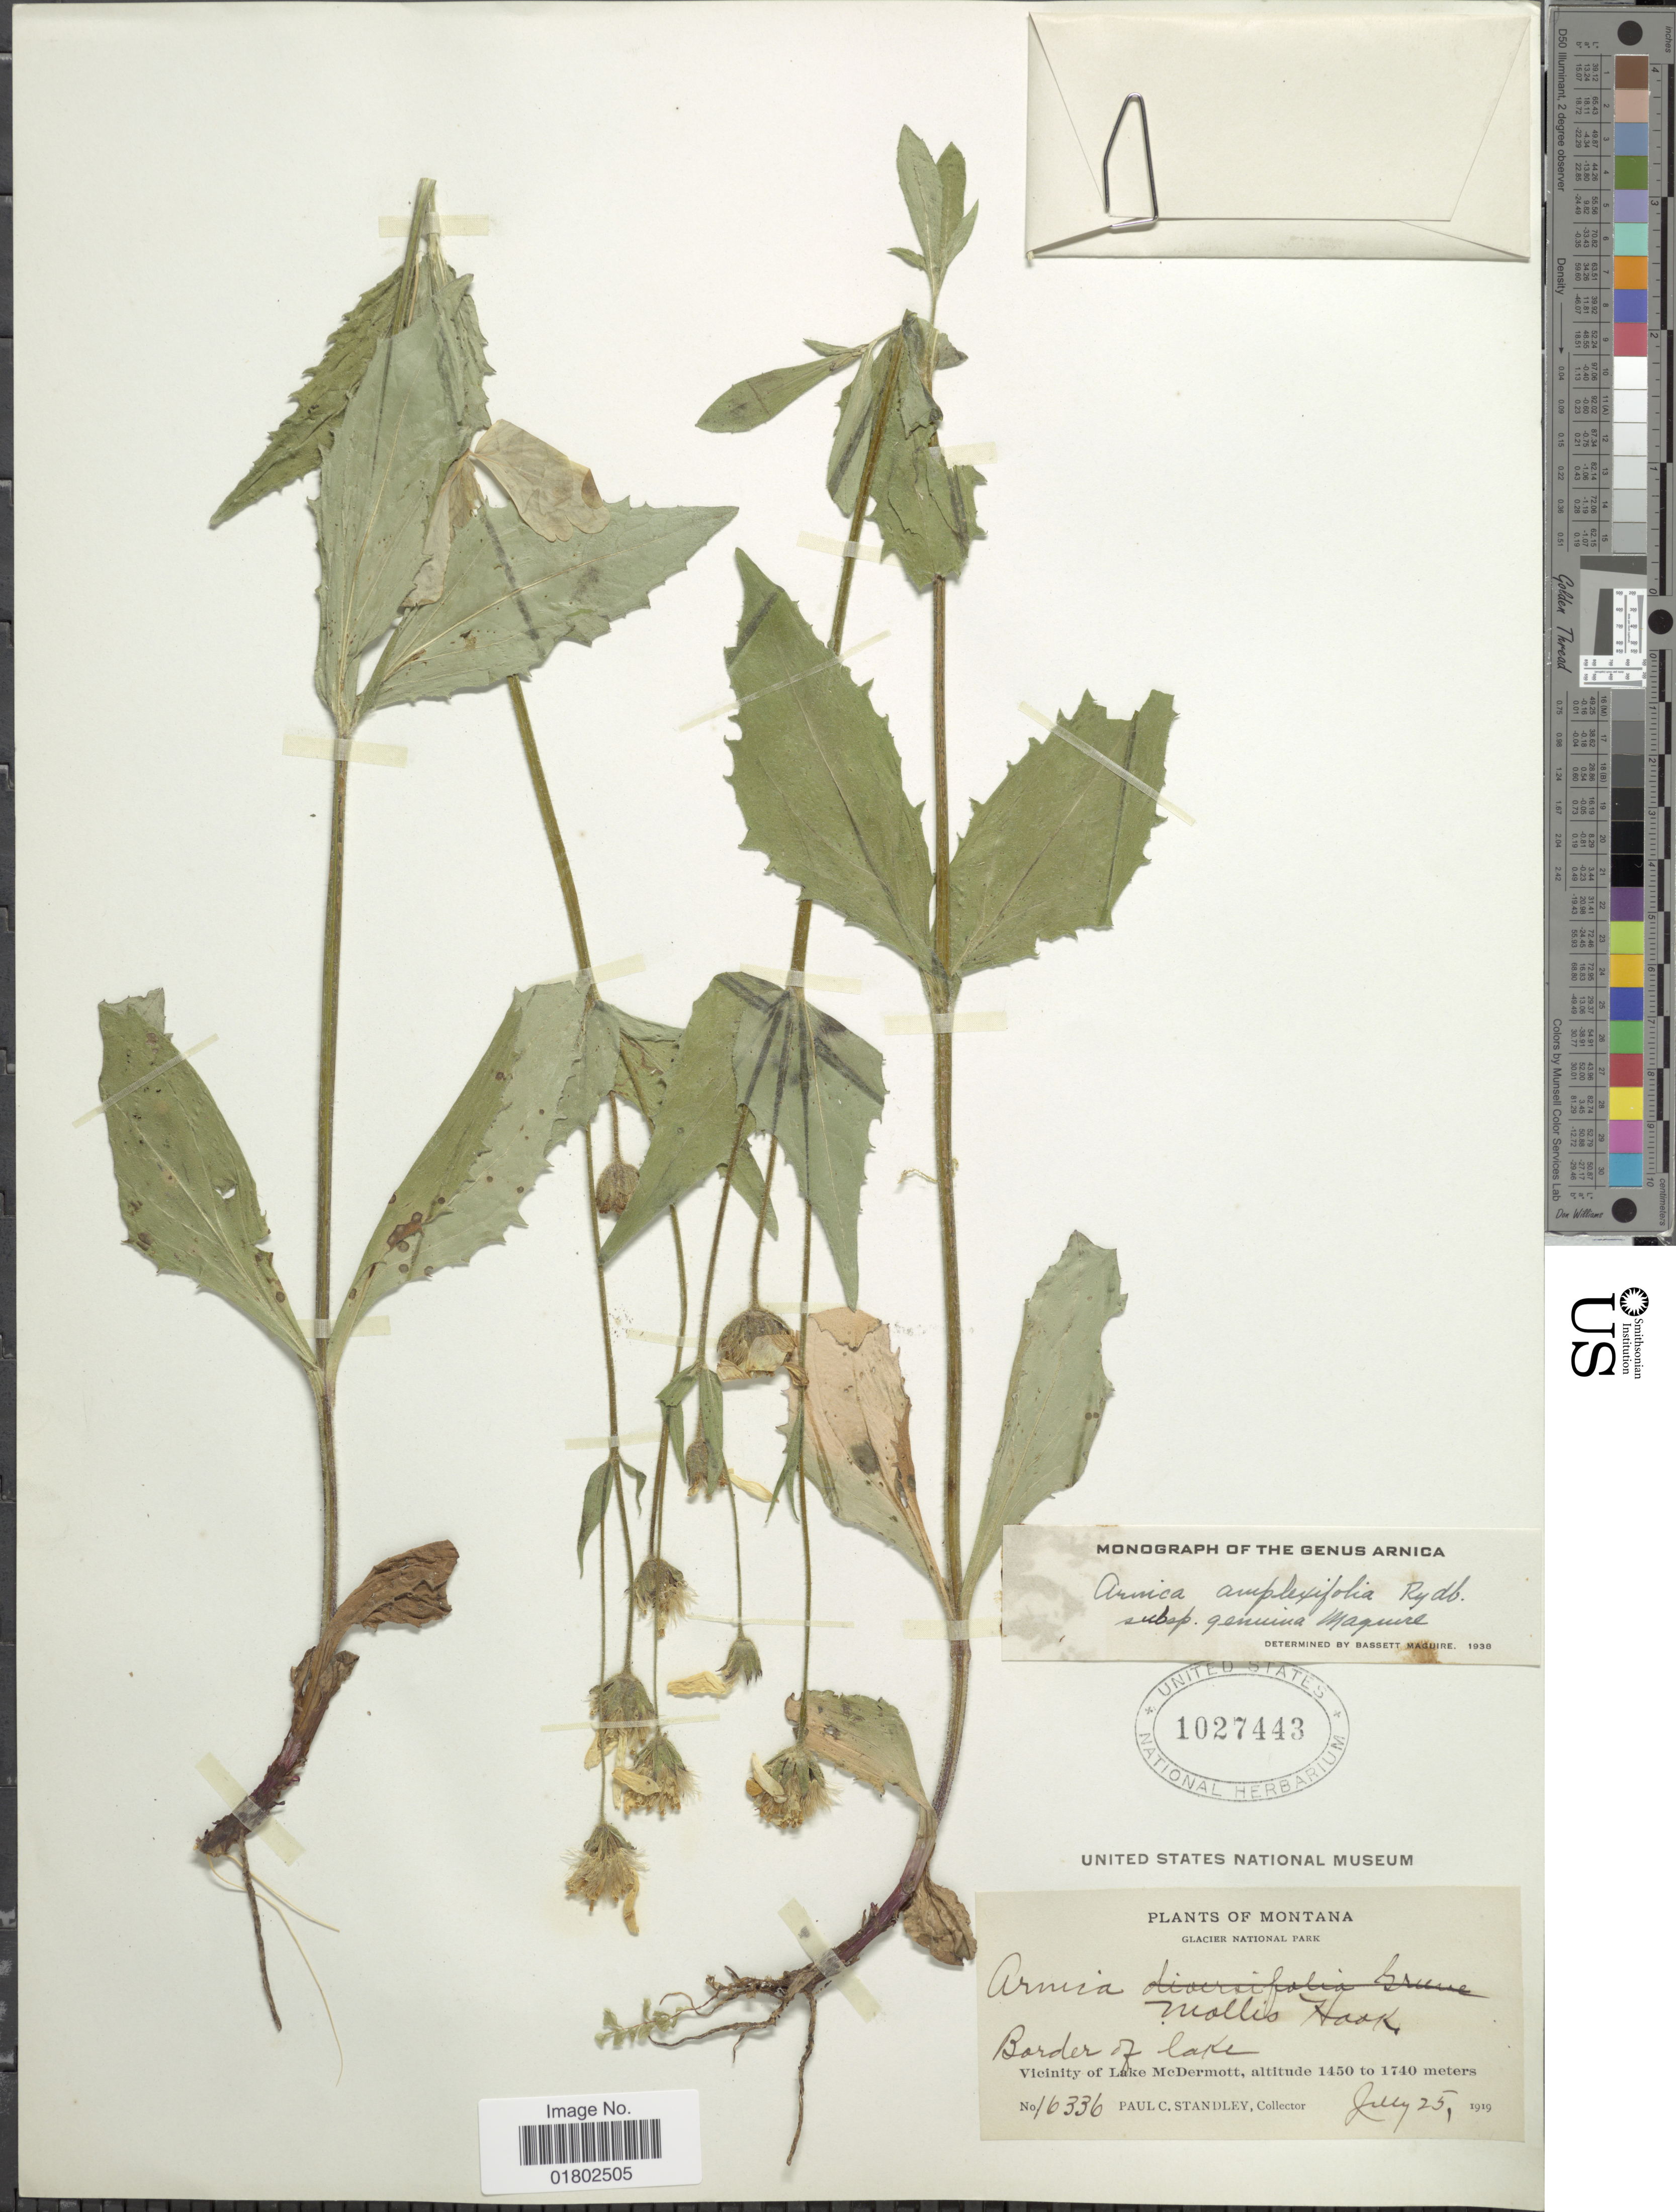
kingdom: Plantae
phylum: Tracheophyta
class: Magnoliopsida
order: Asterales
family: Asteraceae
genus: Arnica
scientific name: Arnica amplexifolia subsp. genuina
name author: Maguire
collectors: P. C. Standley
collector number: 16336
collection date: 1919-07-25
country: United States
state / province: Montana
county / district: Glacier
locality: Glacier National Park, Border of lake, Vicinity of Lake McDermott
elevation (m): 1450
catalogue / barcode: US 1027443